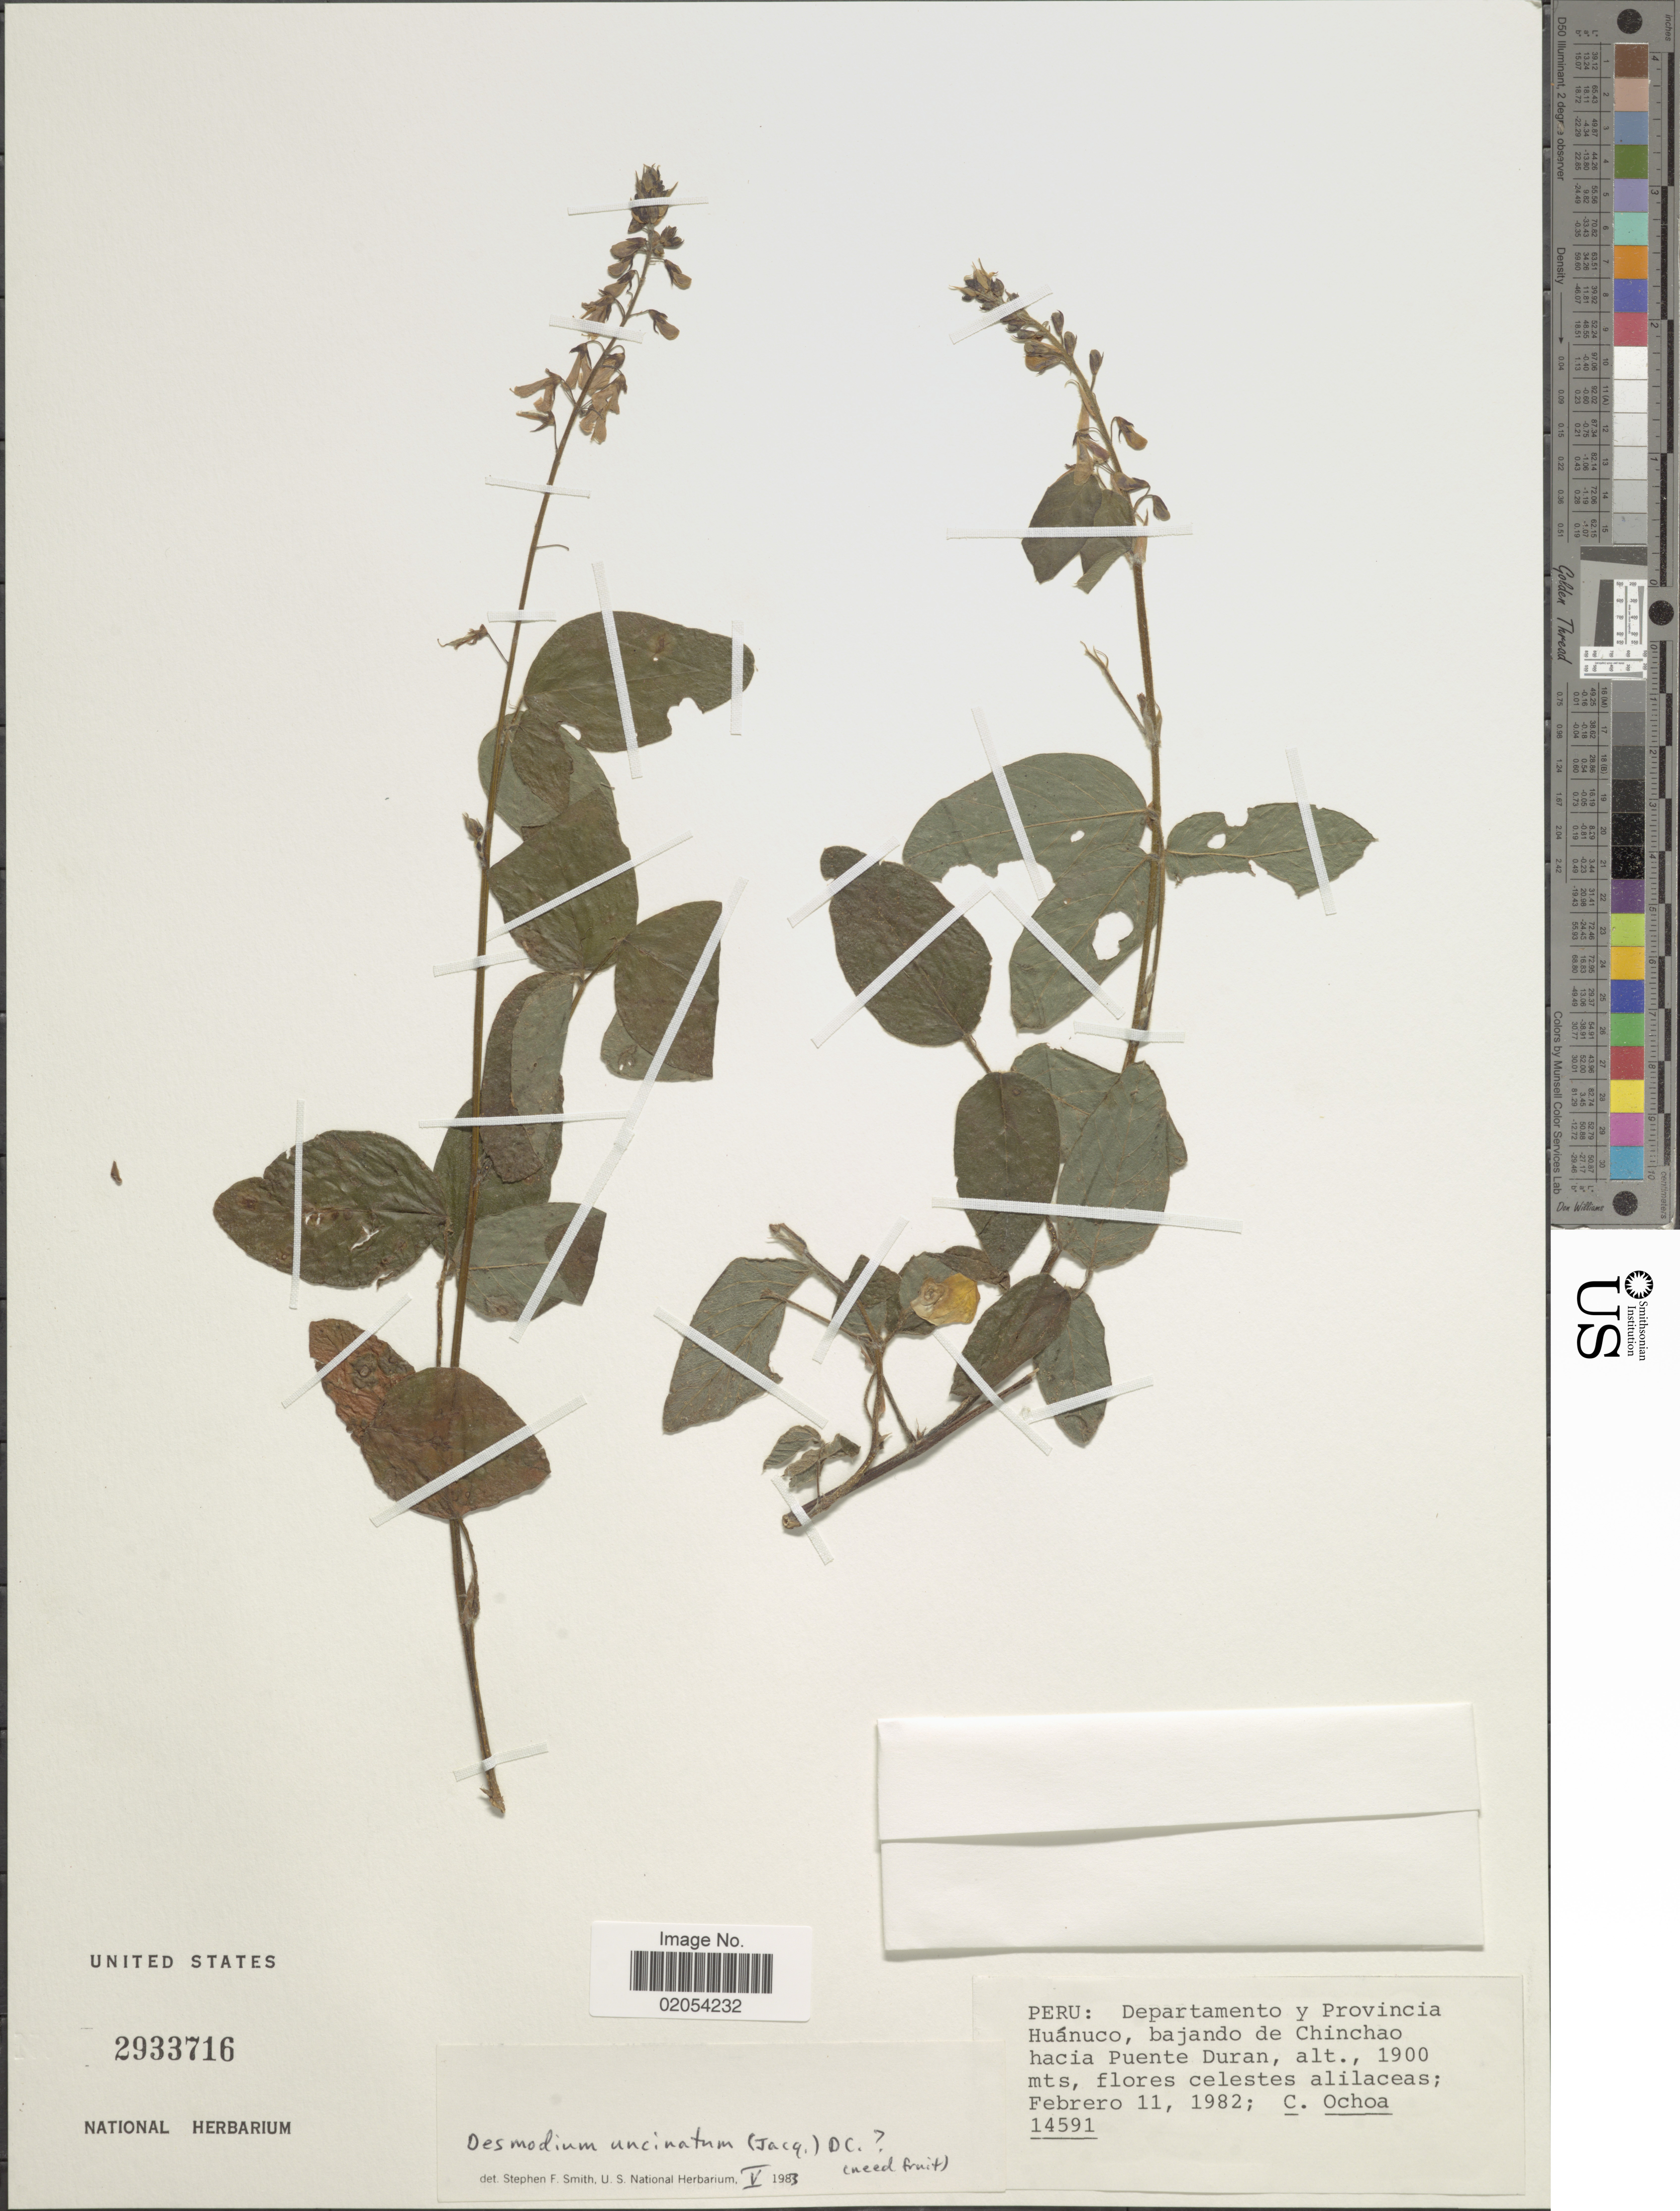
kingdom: Plantae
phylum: Tracheophyta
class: Magnoliopsida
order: Fabales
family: Fabaceae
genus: Desmodium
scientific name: Desmodium uncinatum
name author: (Jacq.) DC.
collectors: C. Ochoa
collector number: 14591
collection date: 1982-02-11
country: Peru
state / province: Huánuco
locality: Peru: Departamento y Provincia Huanuco, Bajando de Chinchao hacia Puente Duran.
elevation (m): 1900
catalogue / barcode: US 2933716